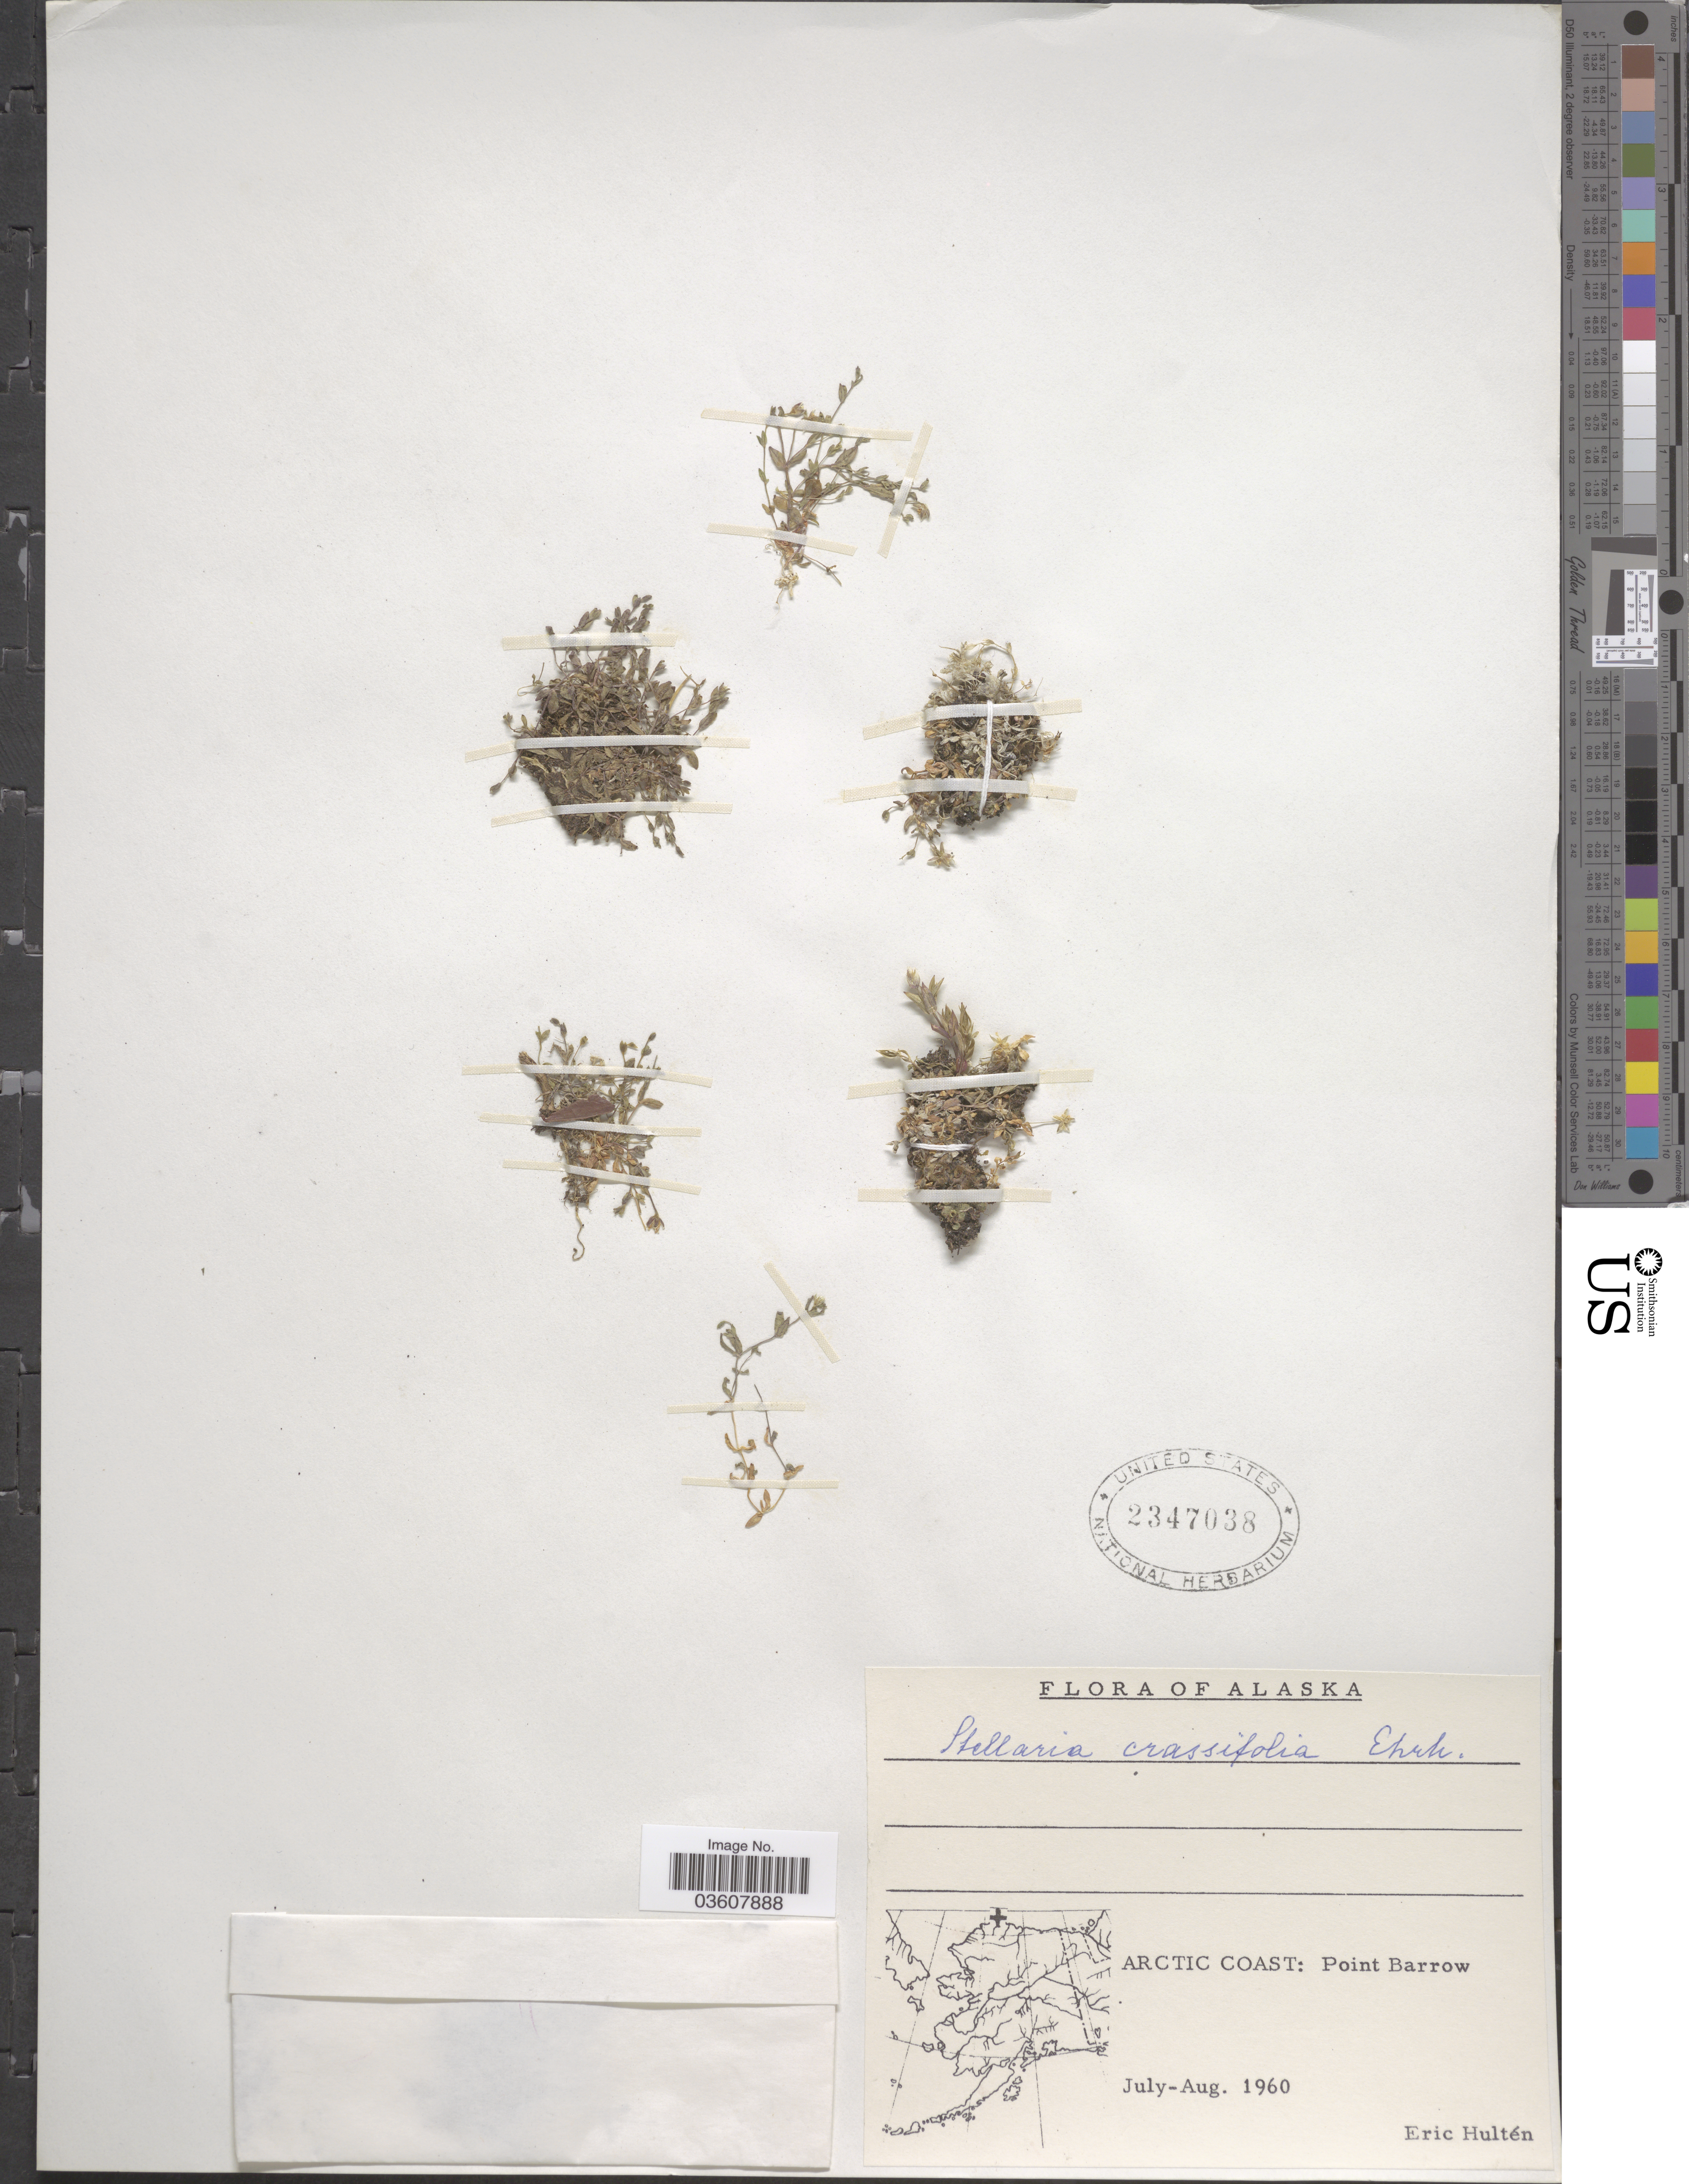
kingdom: Plantae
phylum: Tracheophyta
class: Magnoliopsida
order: Caryophyllales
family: Caryophyllaceae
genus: Stellaria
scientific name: Stellaria crassifolia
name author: Ehrh.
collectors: E. G. Hultén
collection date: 1960-07/1960-08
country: United States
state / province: Alaska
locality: Arctic Coast: Point Barrow.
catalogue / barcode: US 2347038